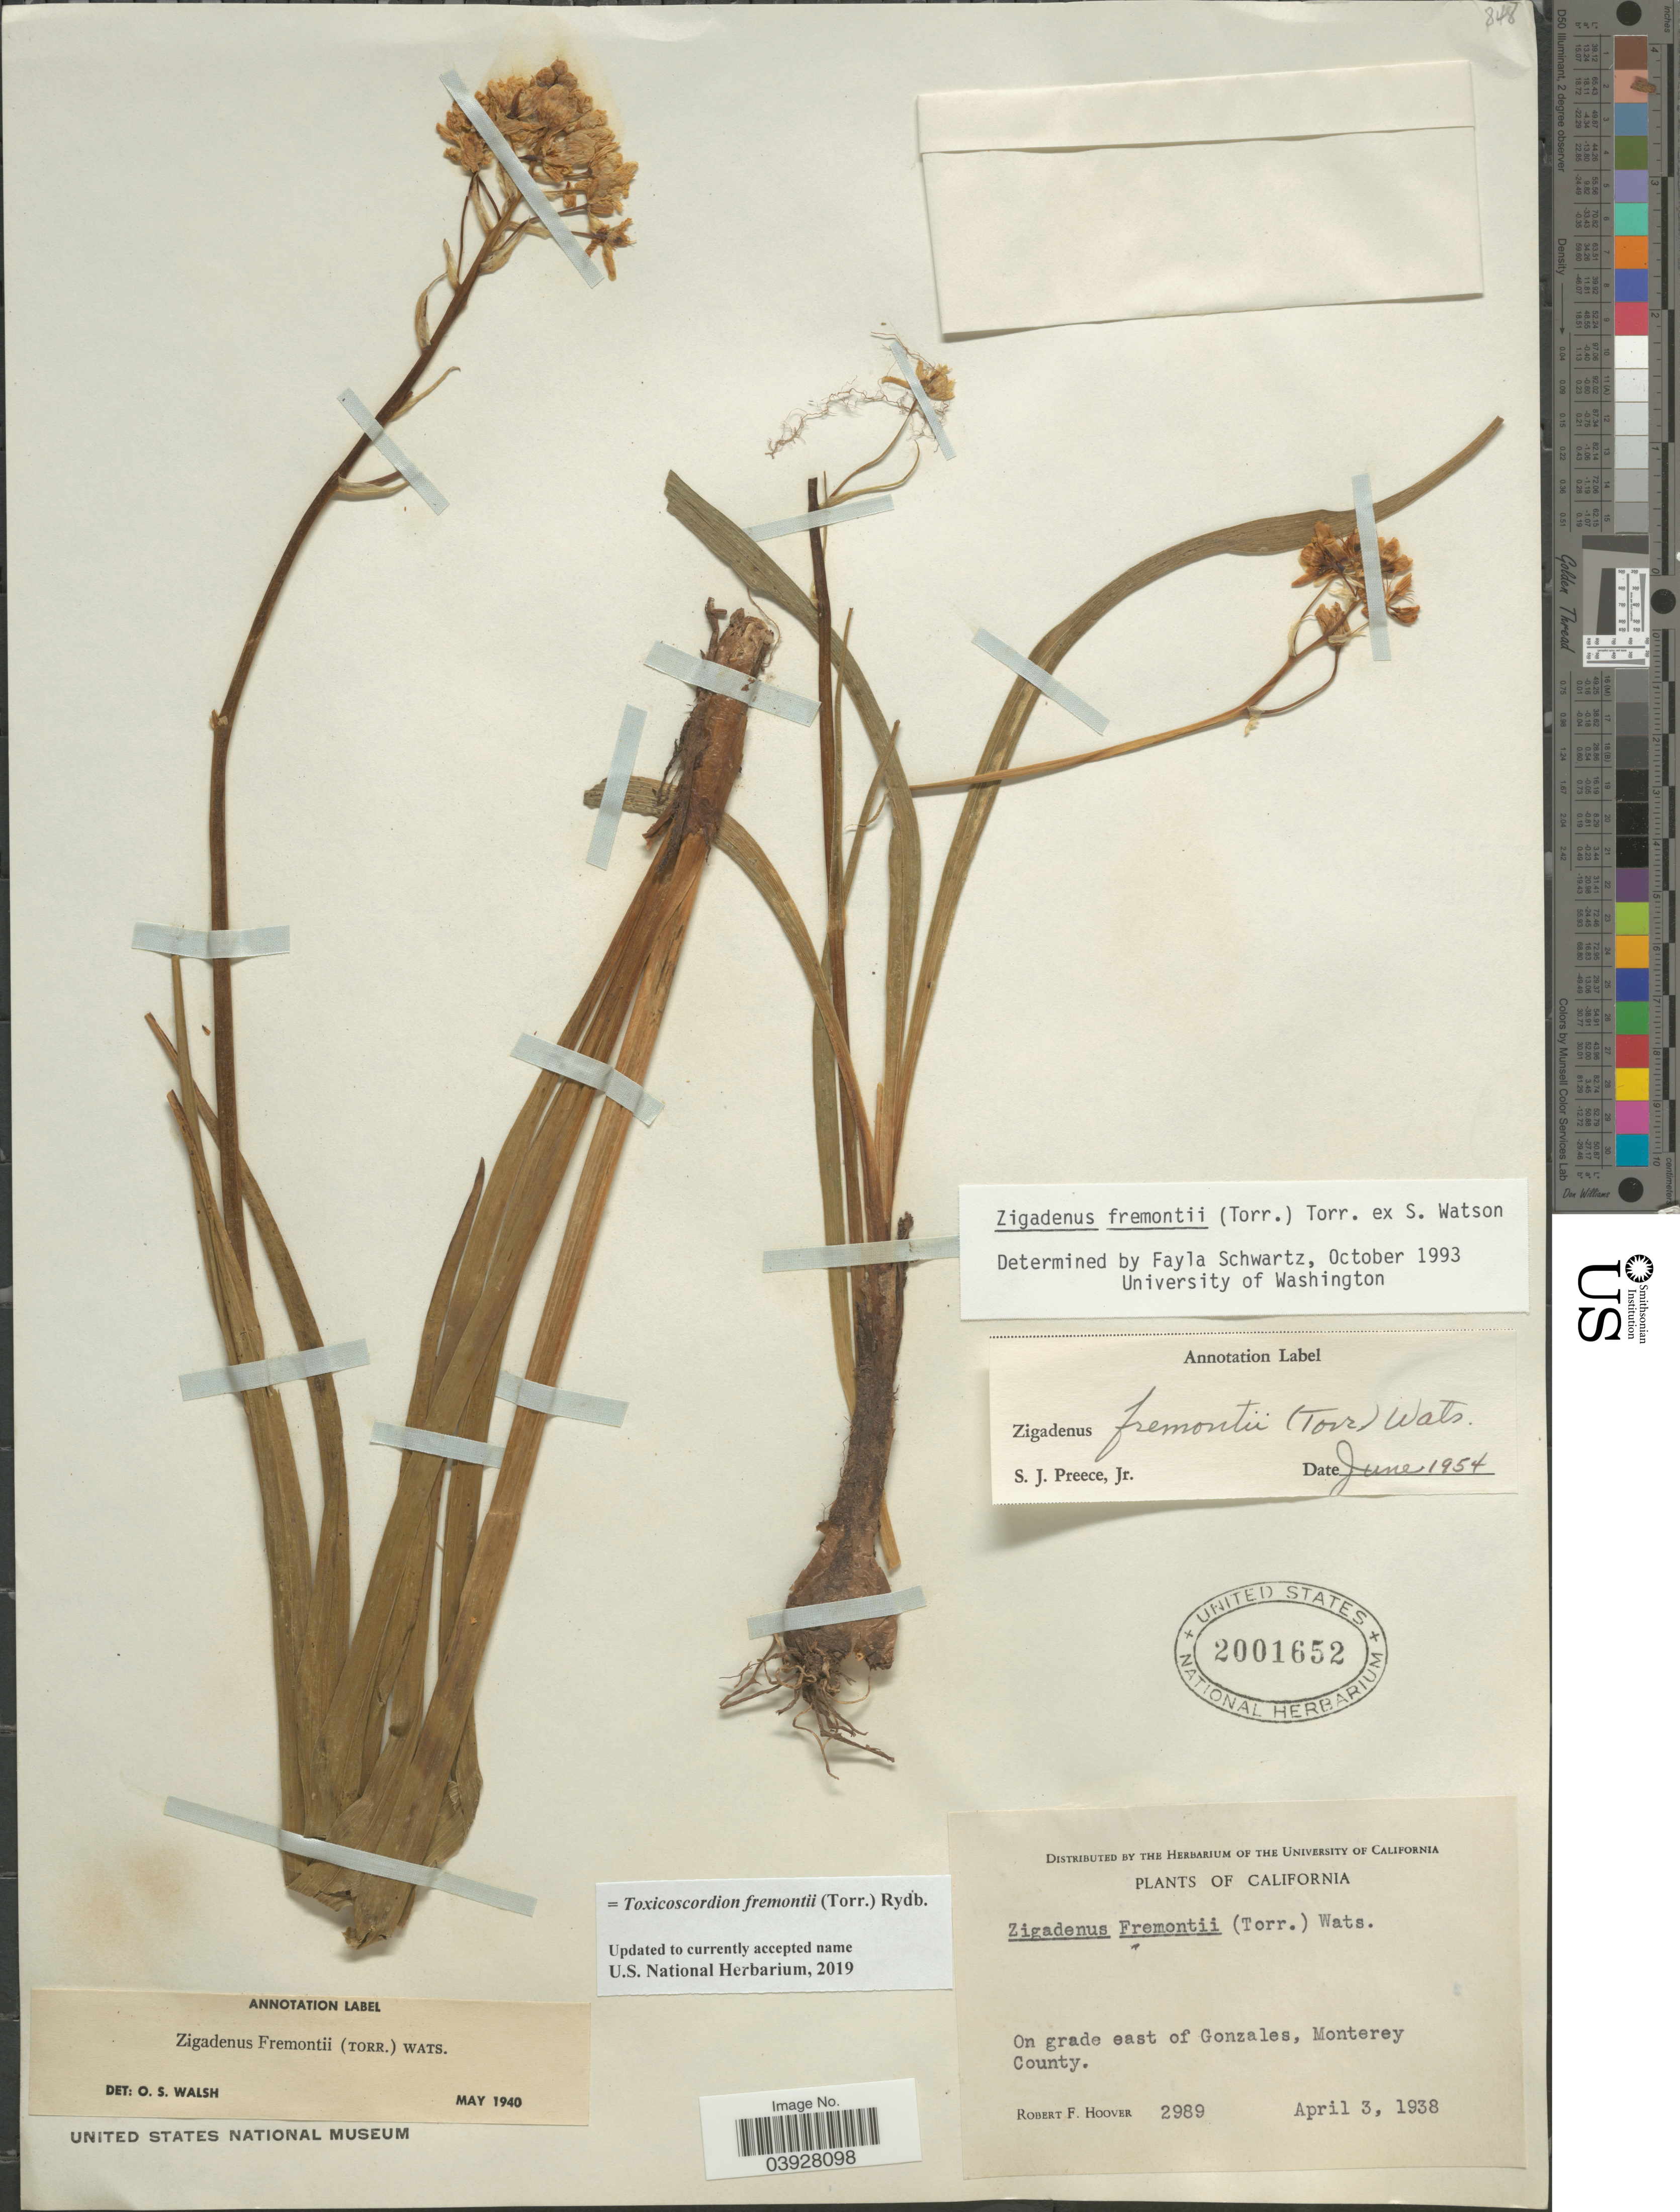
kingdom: Plantae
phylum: Tracheophyta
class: Liliopsida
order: Liliales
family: Melanthiaceae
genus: Toxicoscordion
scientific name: Toxicoscordion fremontii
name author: (Torr.) Rydb.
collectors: R. F. Hoover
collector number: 2989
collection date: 1938-04-03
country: United States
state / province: California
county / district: Monterey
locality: On grade east of Gonzales, Monterey County.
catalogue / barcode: US 2001652